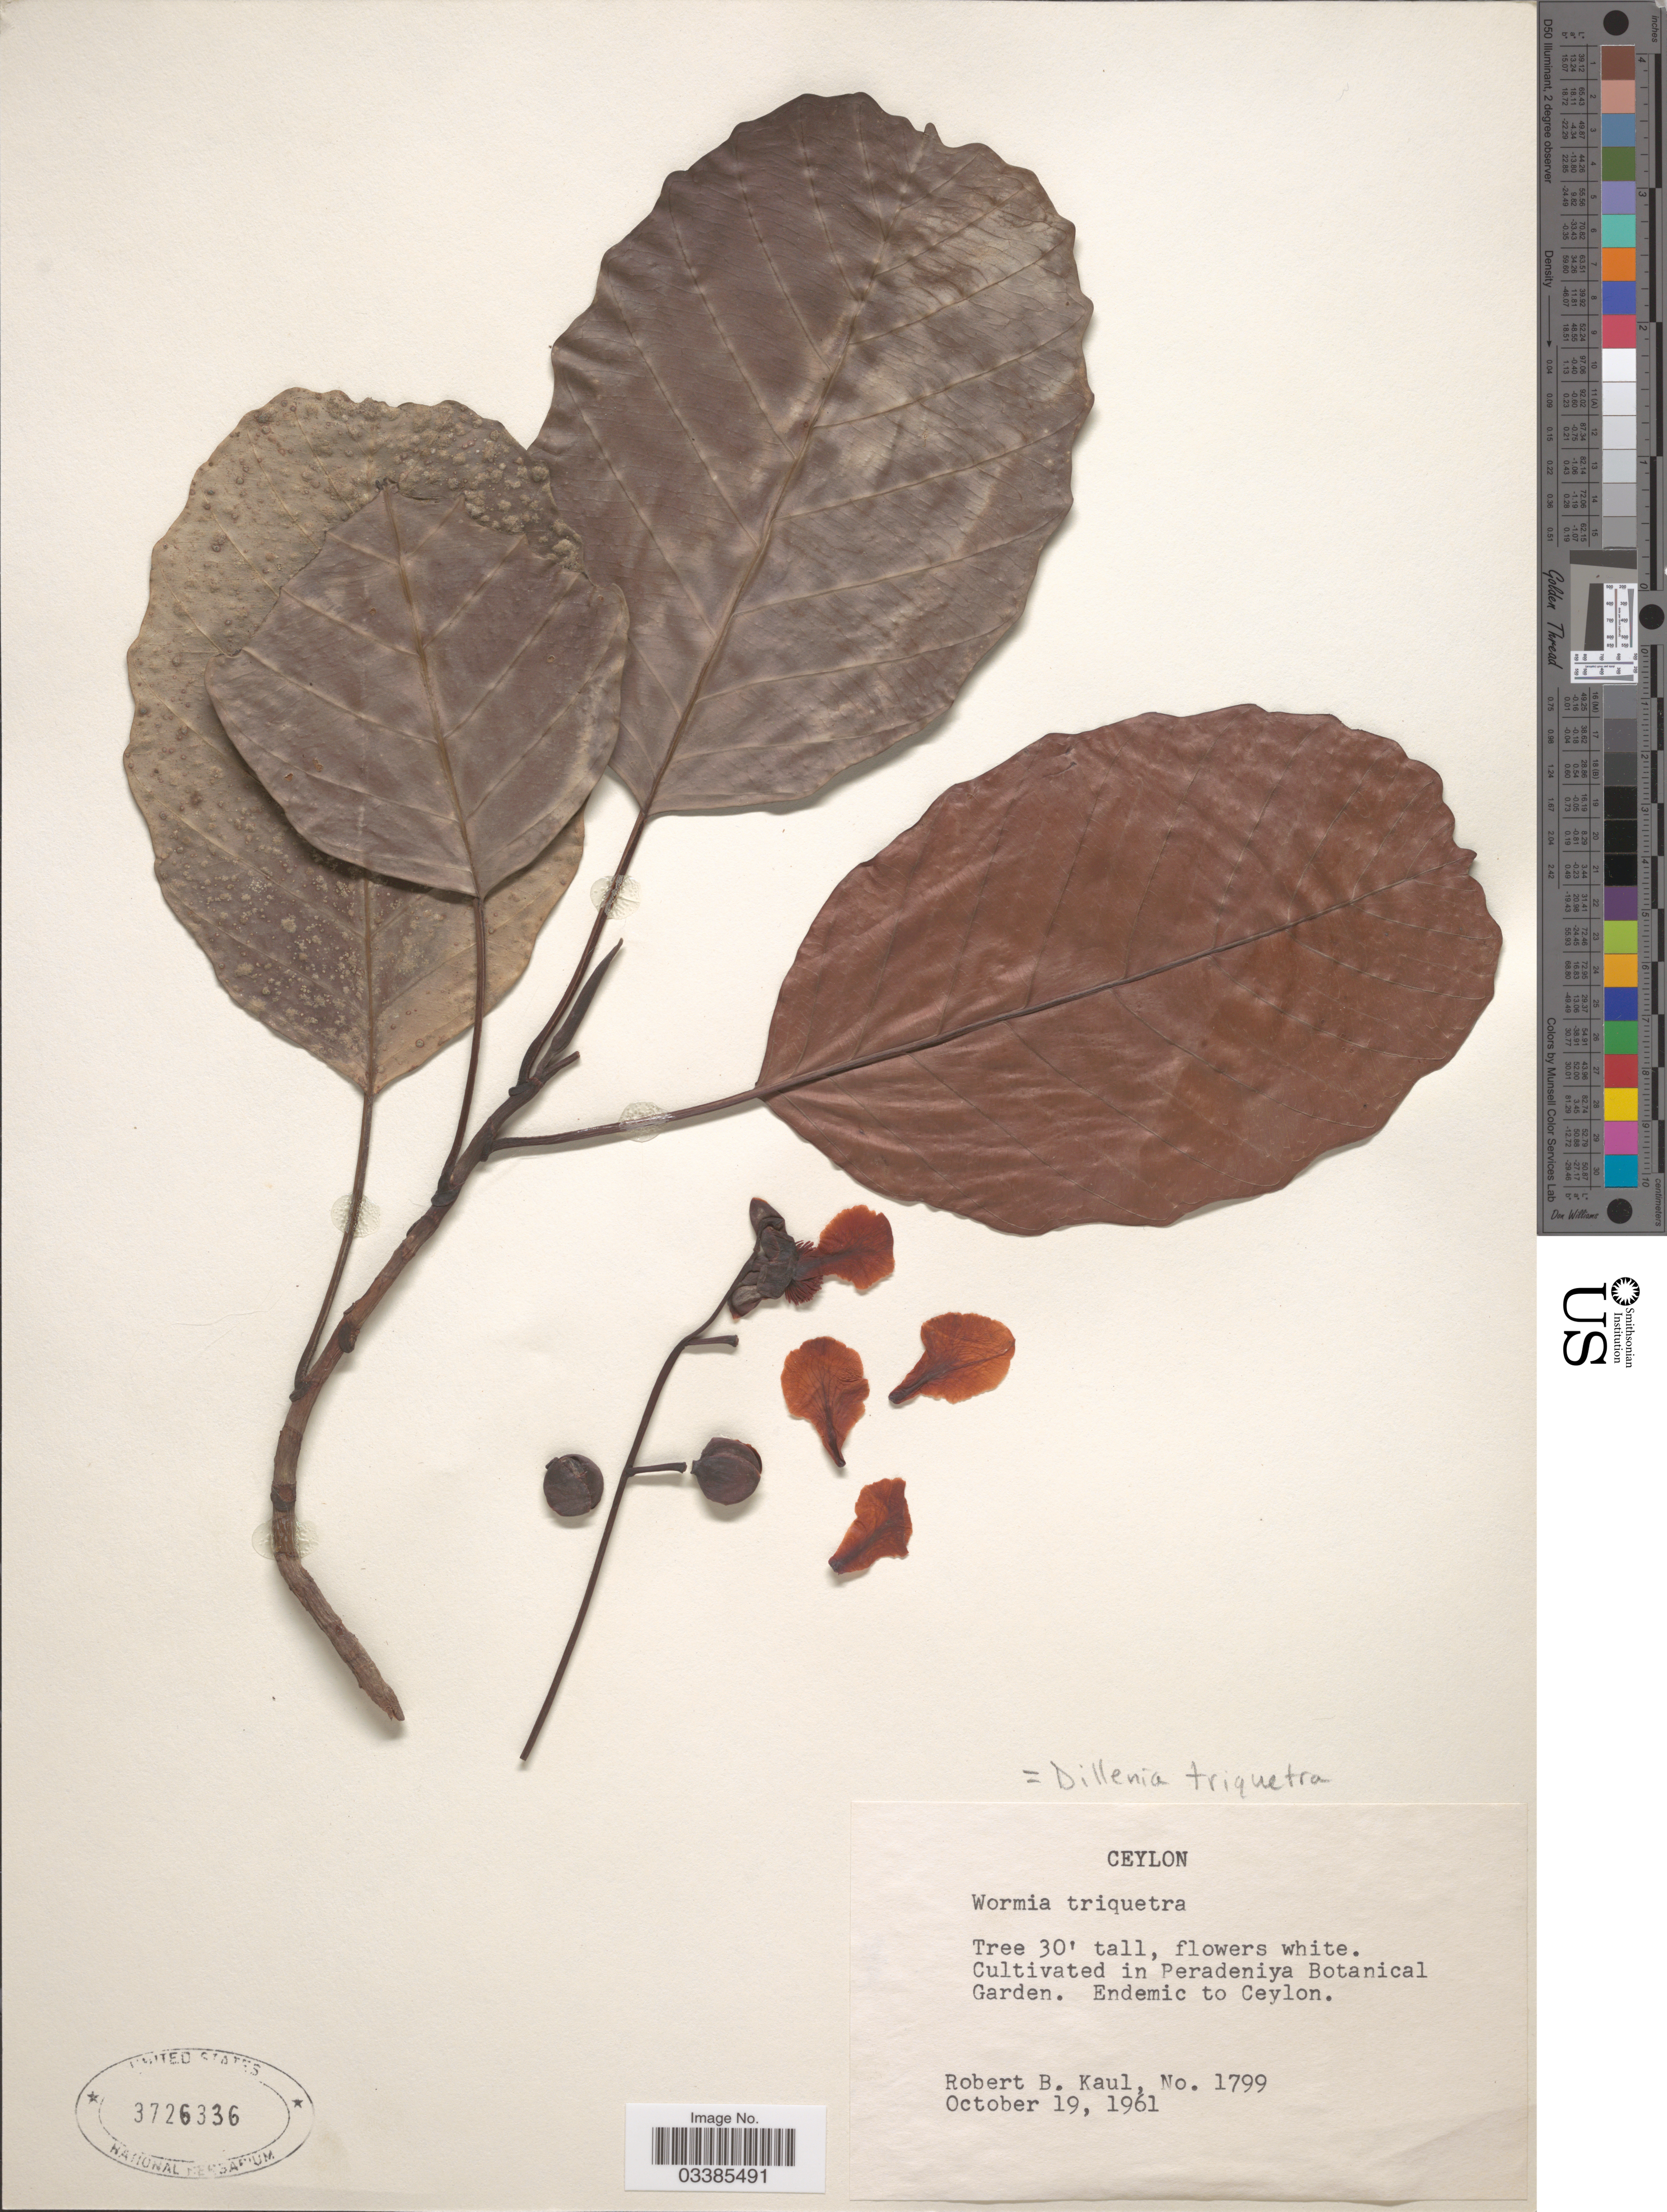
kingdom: Plantae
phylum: Tracheophyta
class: Magnoliopsida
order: Dilleniales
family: Dilleniaceae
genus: Dillenia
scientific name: Dillenia triquetra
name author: (Rottb.) Gilg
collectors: R. Kaul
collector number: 1799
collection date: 1961-10-19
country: Sri Lanka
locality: Cultivated in Peradeniya Botanical Garden. Endemic to Ceylon.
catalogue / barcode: US 3726336